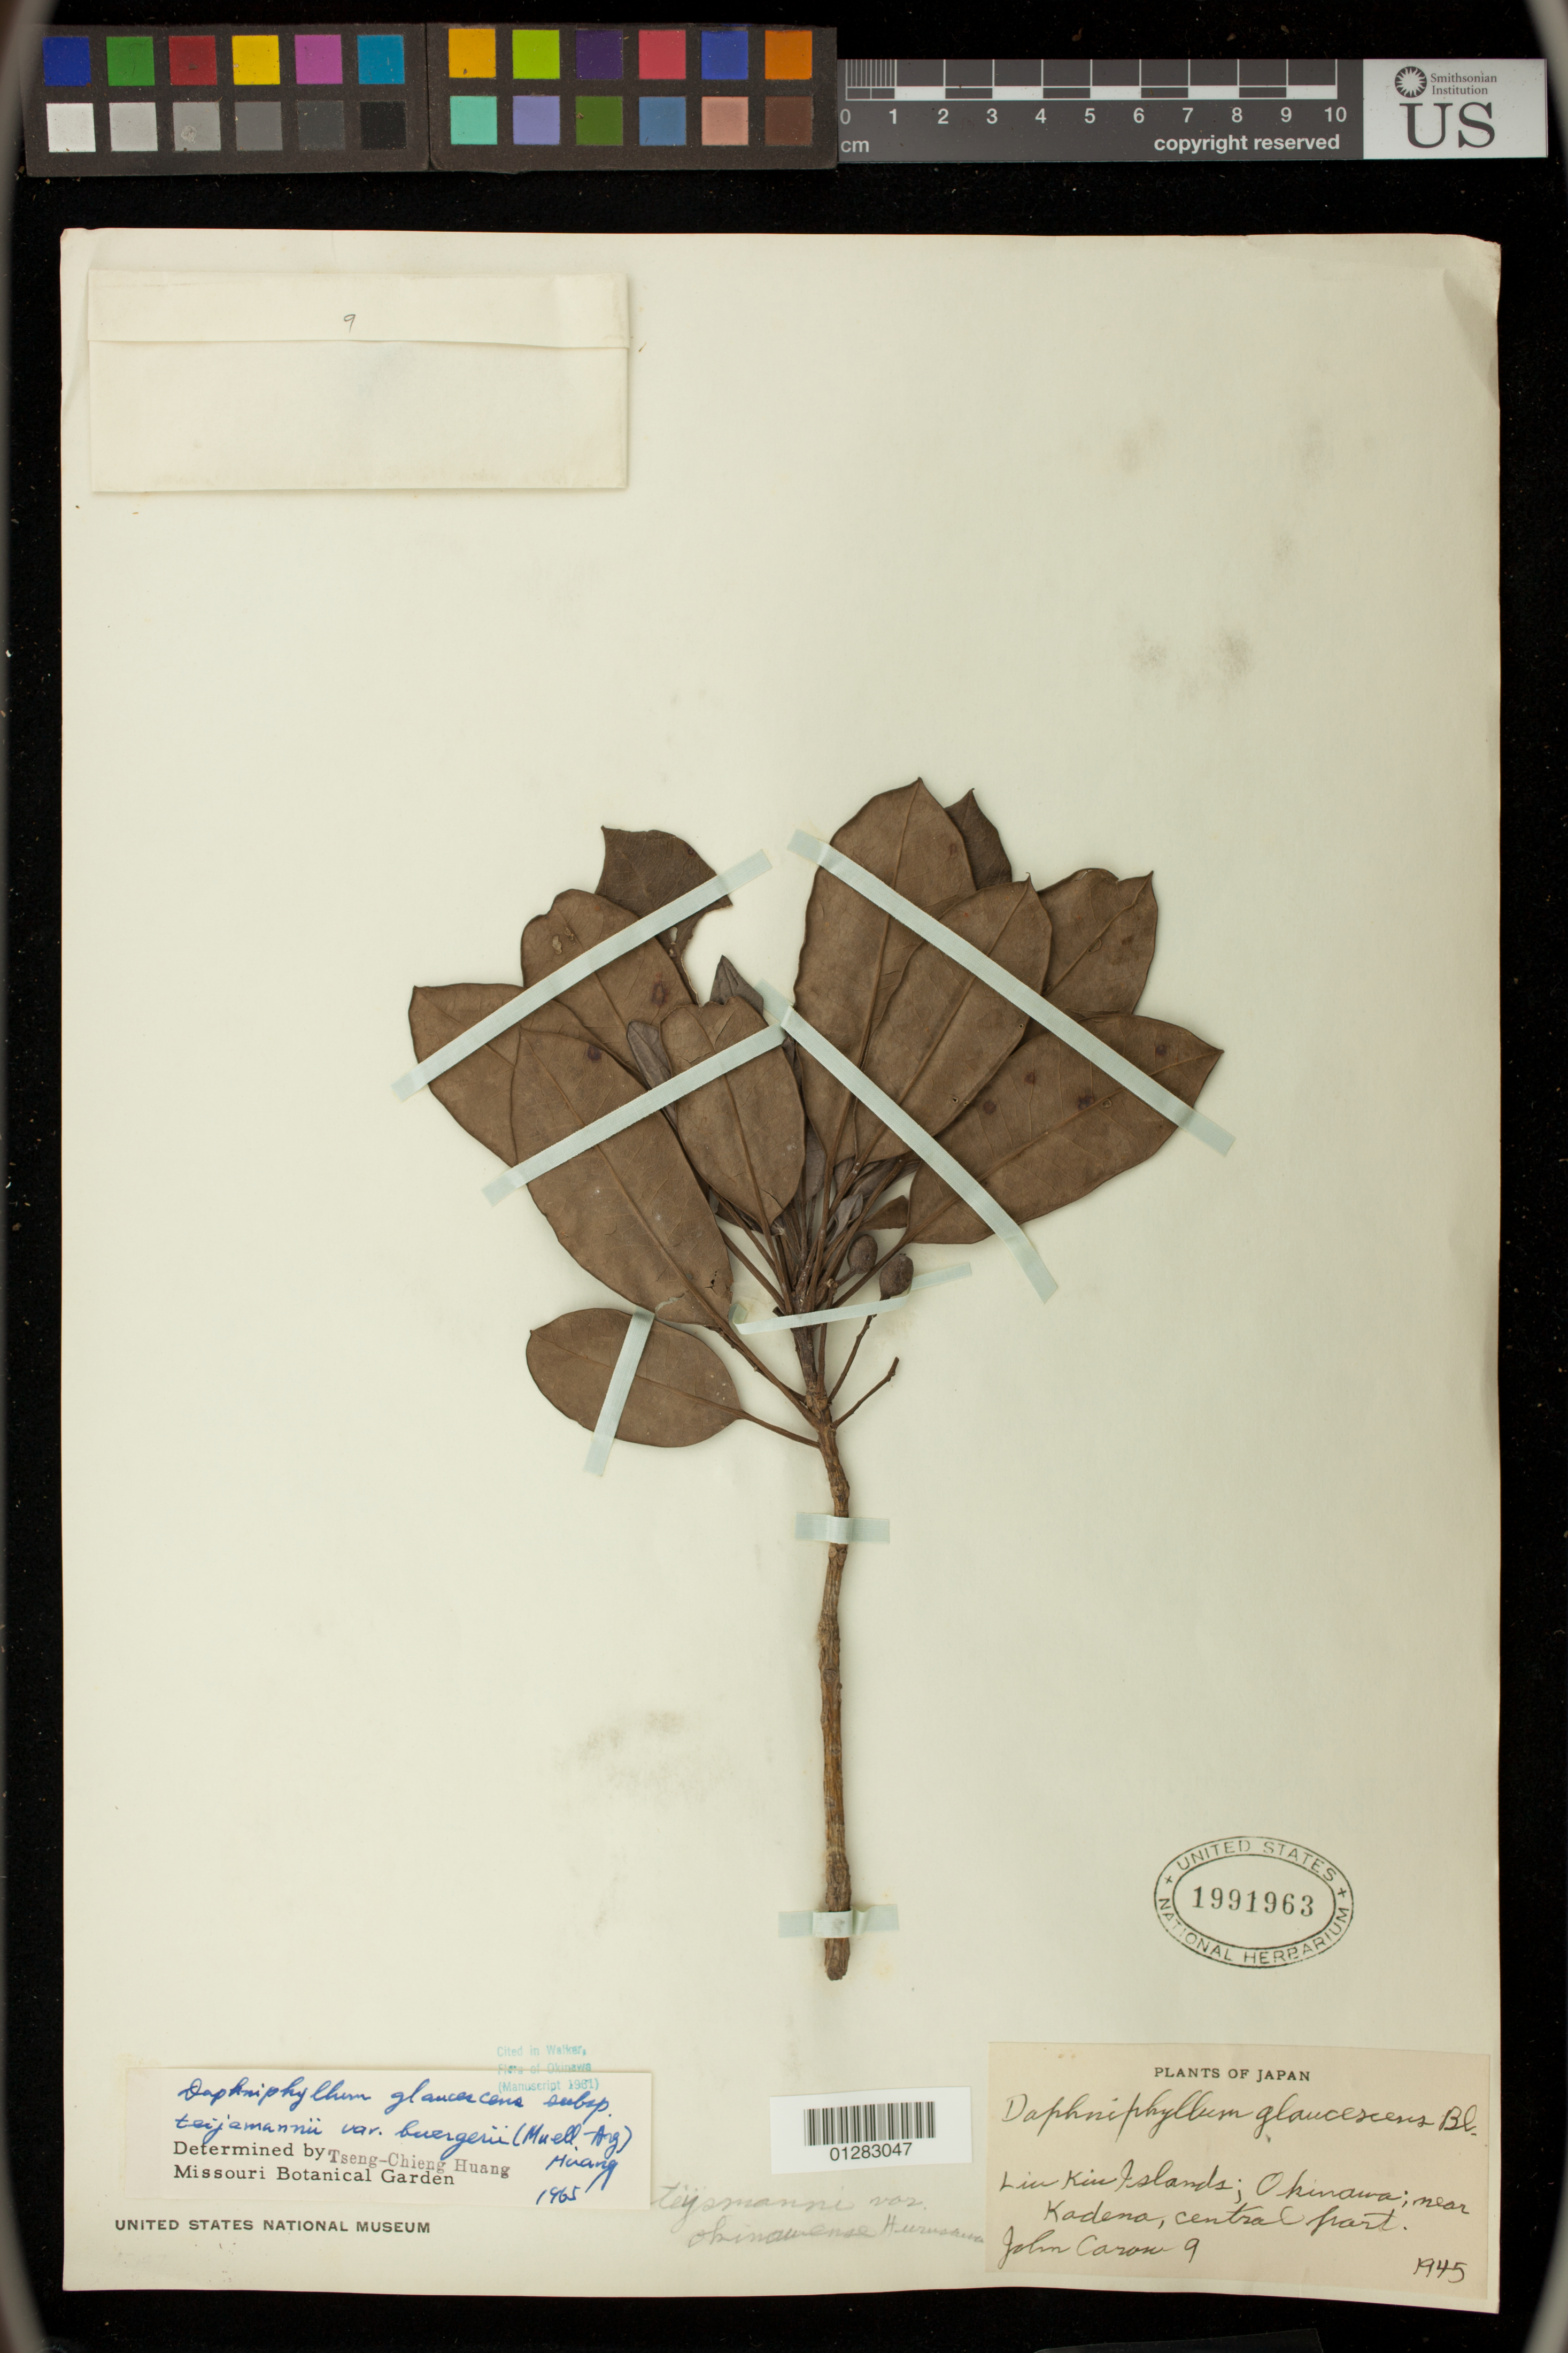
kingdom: Plantae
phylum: Tracheophyta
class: Magnoliopsida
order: Saxifragales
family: Daphniphyllaceae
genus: Daphniphyllum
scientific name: Daphniphyllum glaucescens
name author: Blume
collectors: J. Carow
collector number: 9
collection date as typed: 1945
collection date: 1945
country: Japan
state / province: Okinawa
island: Okinawa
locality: Liu Kiu Islands; Okinawa; near Kadena, central part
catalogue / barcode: US 1991963